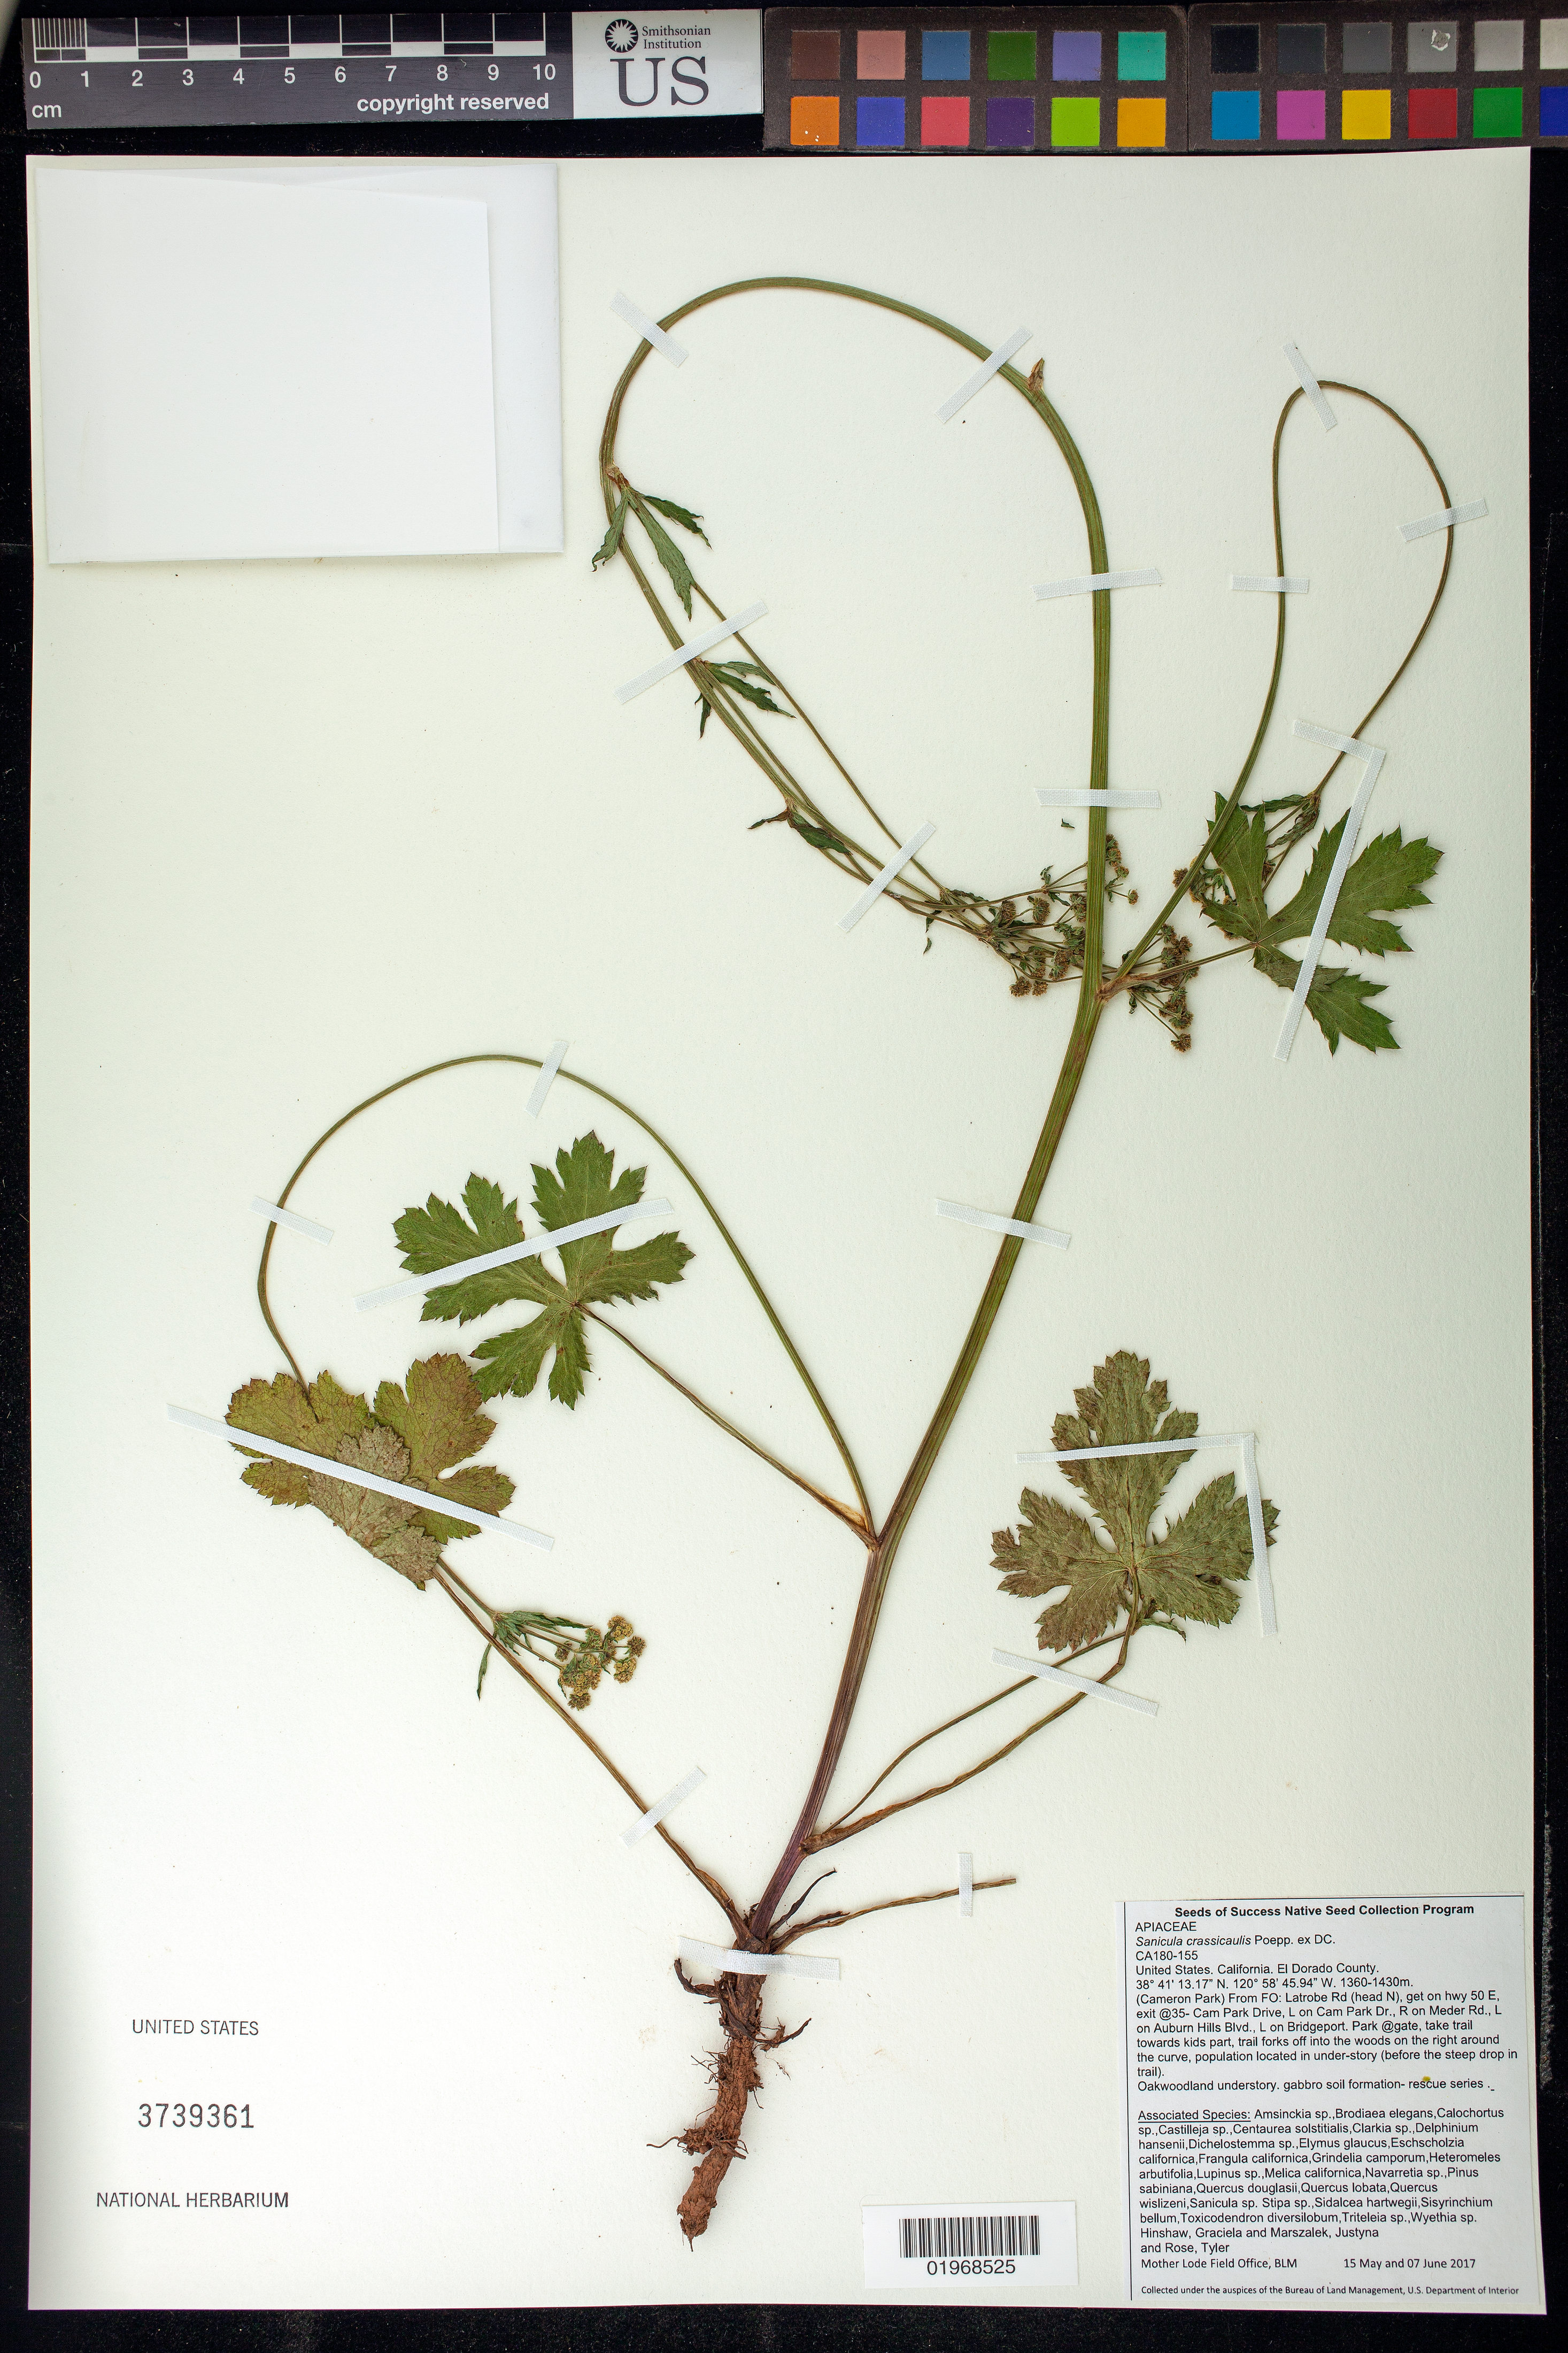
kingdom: Plantae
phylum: Tracheophyta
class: Magnoliopsida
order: Apiales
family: Apiaceae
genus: Sanicula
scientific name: Sanicula crassicaulis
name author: Poepp. ex DC.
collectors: G. Hinshaw & J. Marszalek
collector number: CA180-155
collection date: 2017-05-15,2017-06-07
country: United States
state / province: California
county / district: El Dorado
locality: Cameron Park, L on Bridgeport Park at gate, main trail ltowards the kids park.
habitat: Gabbro soil formation, oakwood understory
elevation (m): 1360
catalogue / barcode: US 3739361